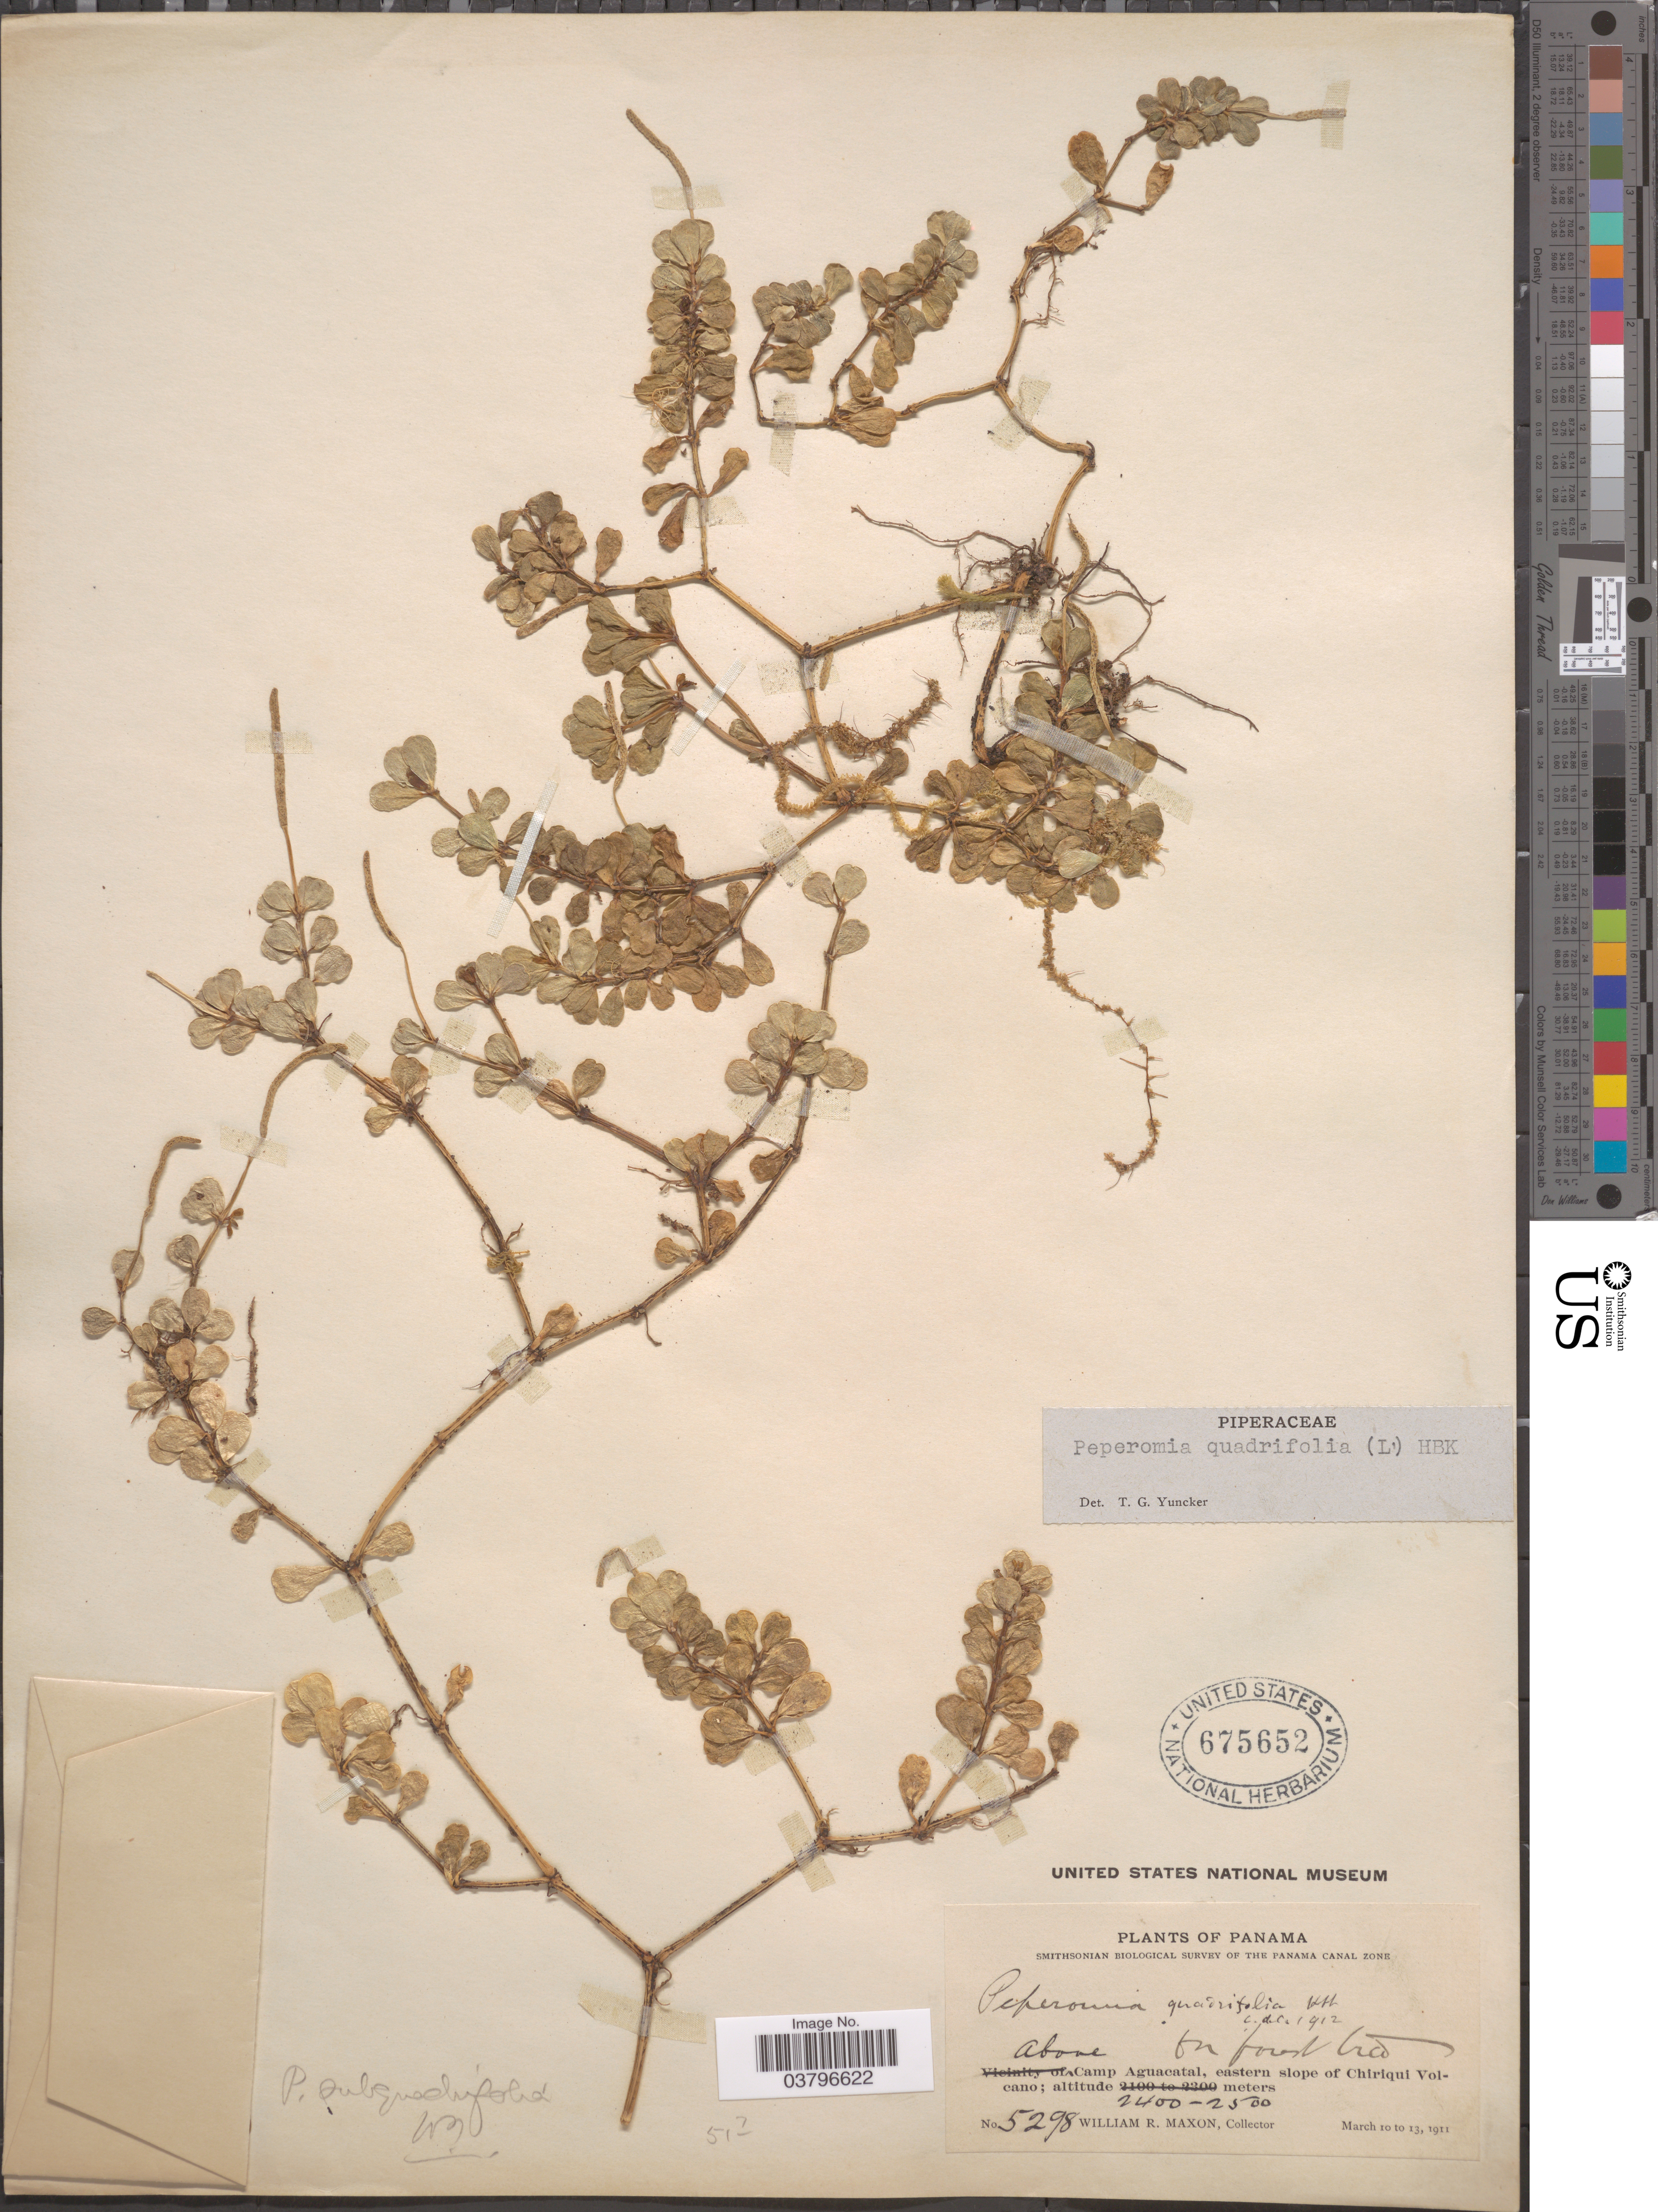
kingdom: Plantae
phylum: Tracheophyta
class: Magnoliopsida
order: Piperales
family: Piperaceae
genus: Peperomia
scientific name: Peperomia quadrifolia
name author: (L.) Kunth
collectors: W. R. Maxon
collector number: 5298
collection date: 1911-03-10/1911-03-13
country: Panama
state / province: Chiriqui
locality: Above Camp Aguacatal, eastern slope of Chiriqui Volcano.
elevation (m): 2400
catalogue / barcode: US 675652